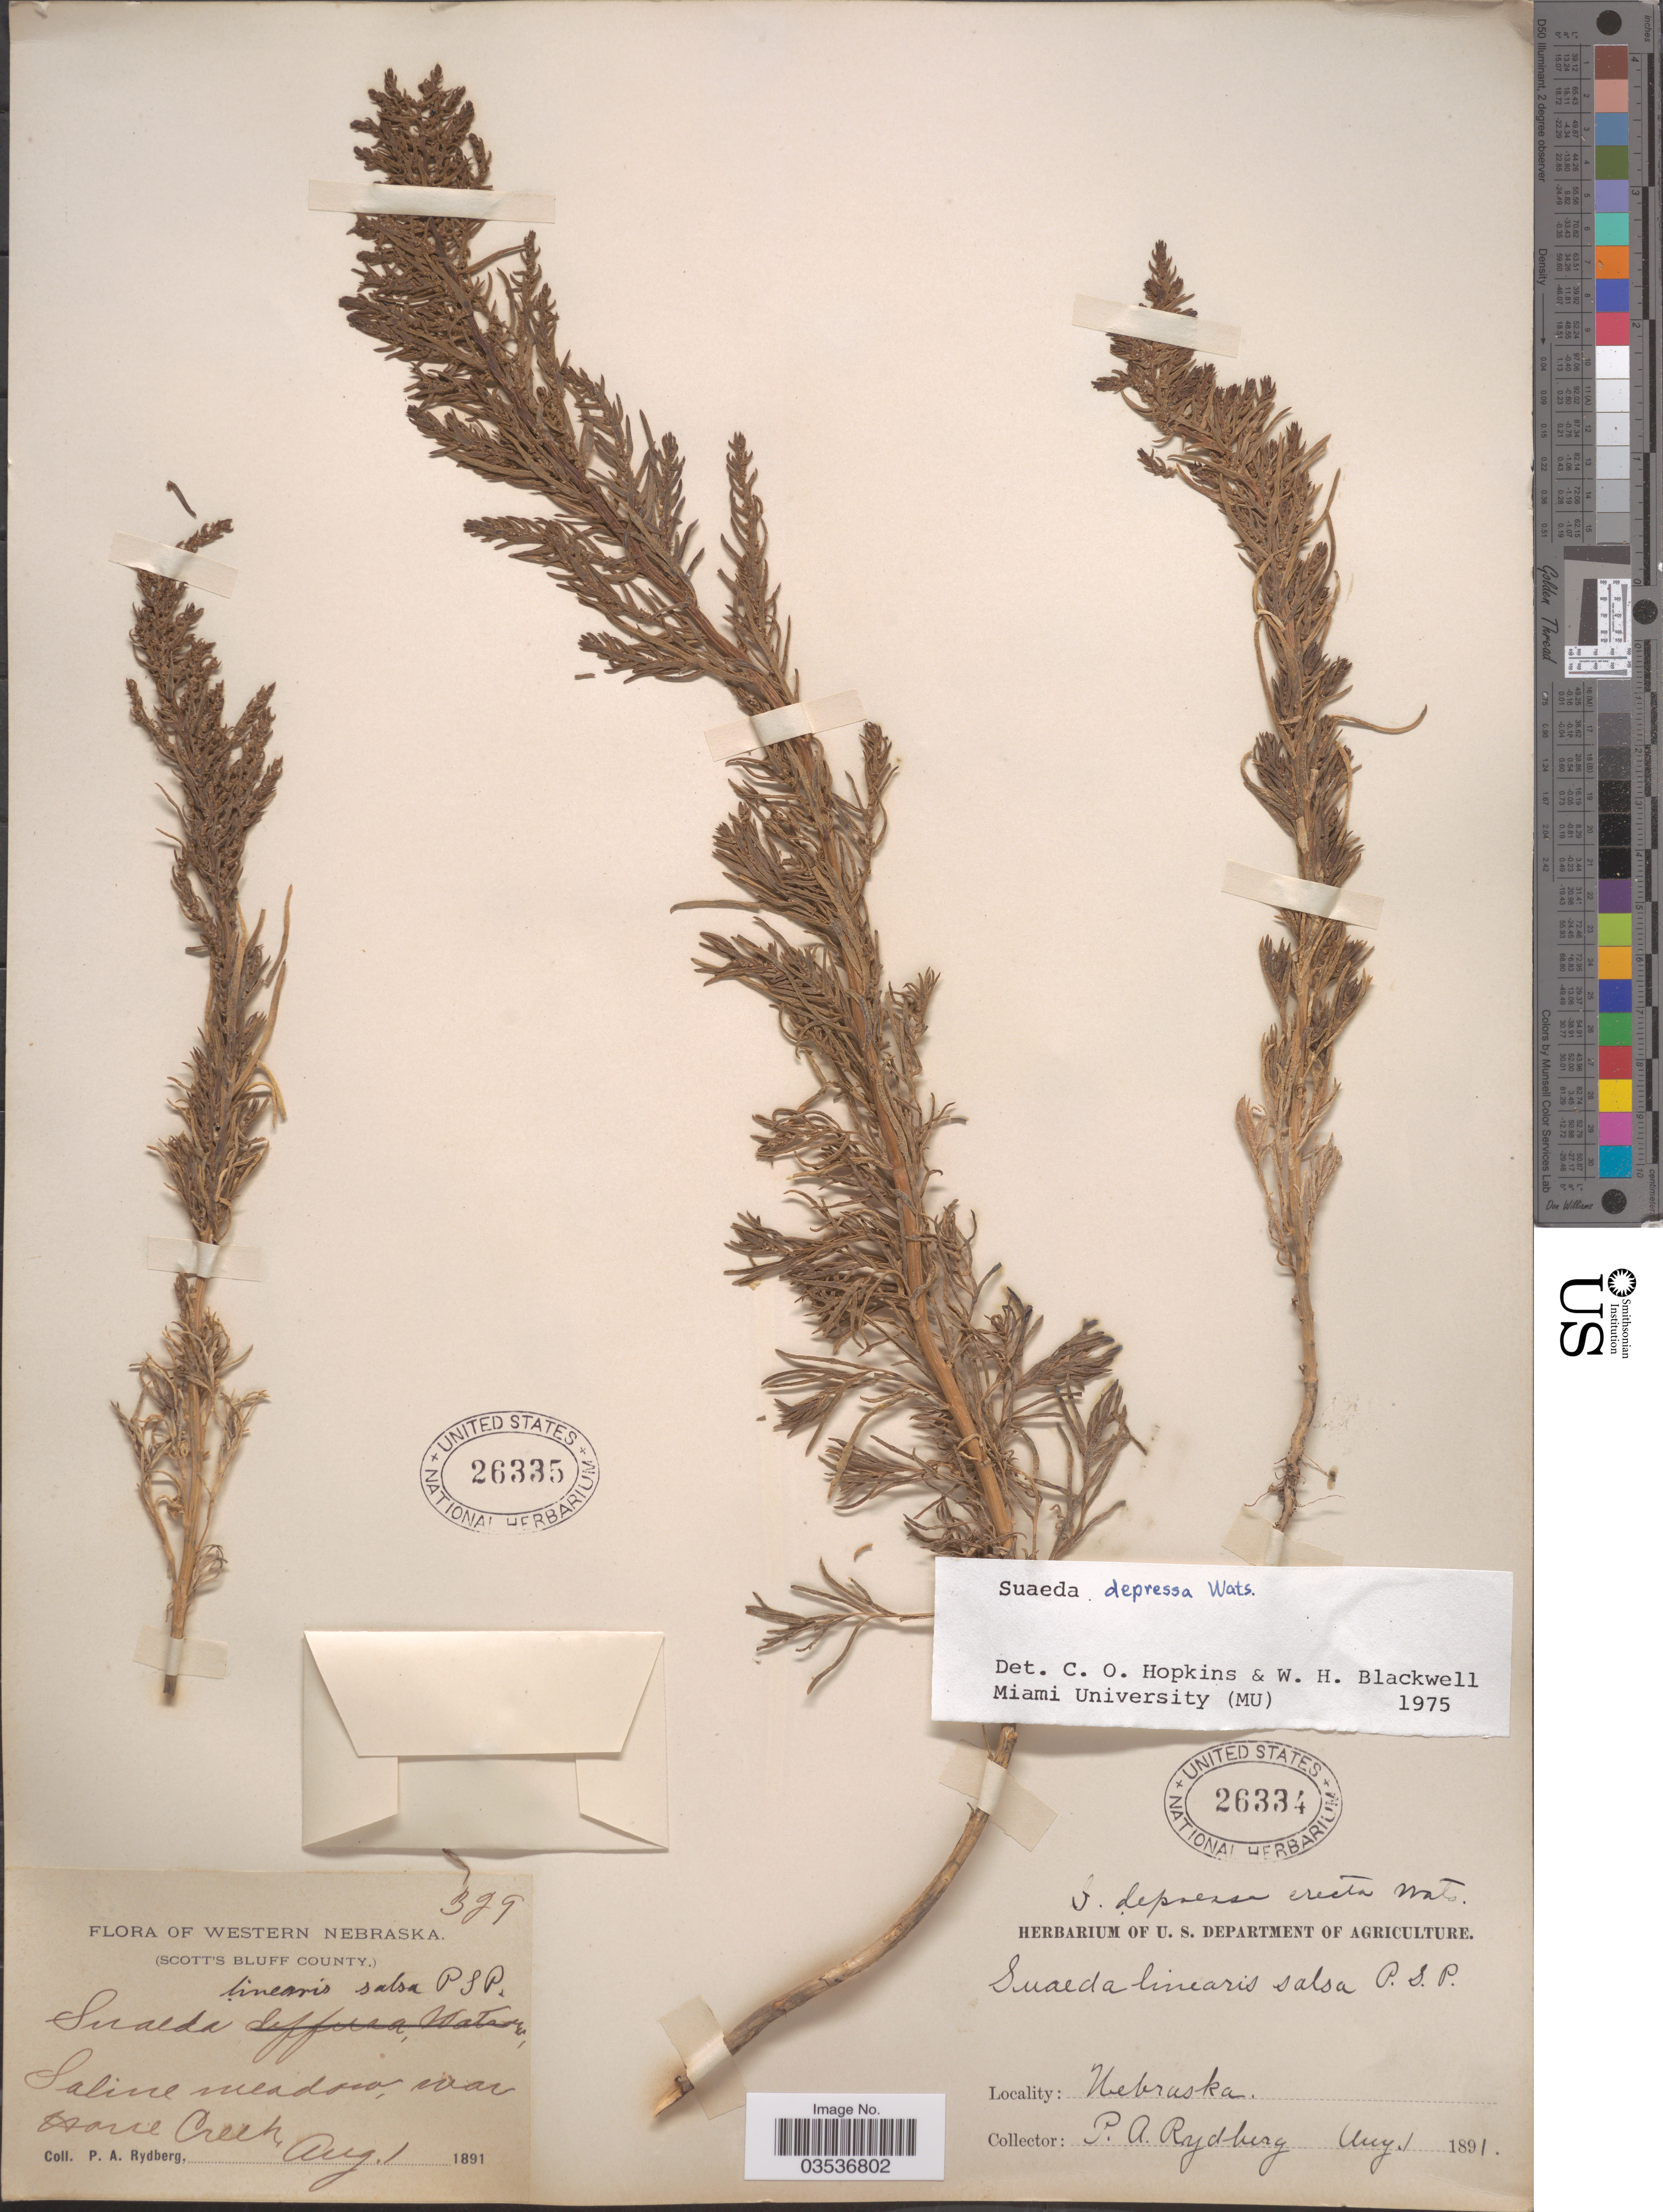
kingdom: Plantae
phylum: Tracheophyta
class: Magnoliopsida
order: Caryophyllales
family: Amaranthaceae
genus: Suaeda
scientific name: Suaeda depressa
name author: (Pursh) S. Watson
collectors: P. A. Rydberg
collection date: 1891-08-01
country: United States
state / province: Nebraska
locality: Western Nebraska. (Scott's Bluff County.), Saline meadow, near Horse Creek.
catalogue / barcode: US 26334